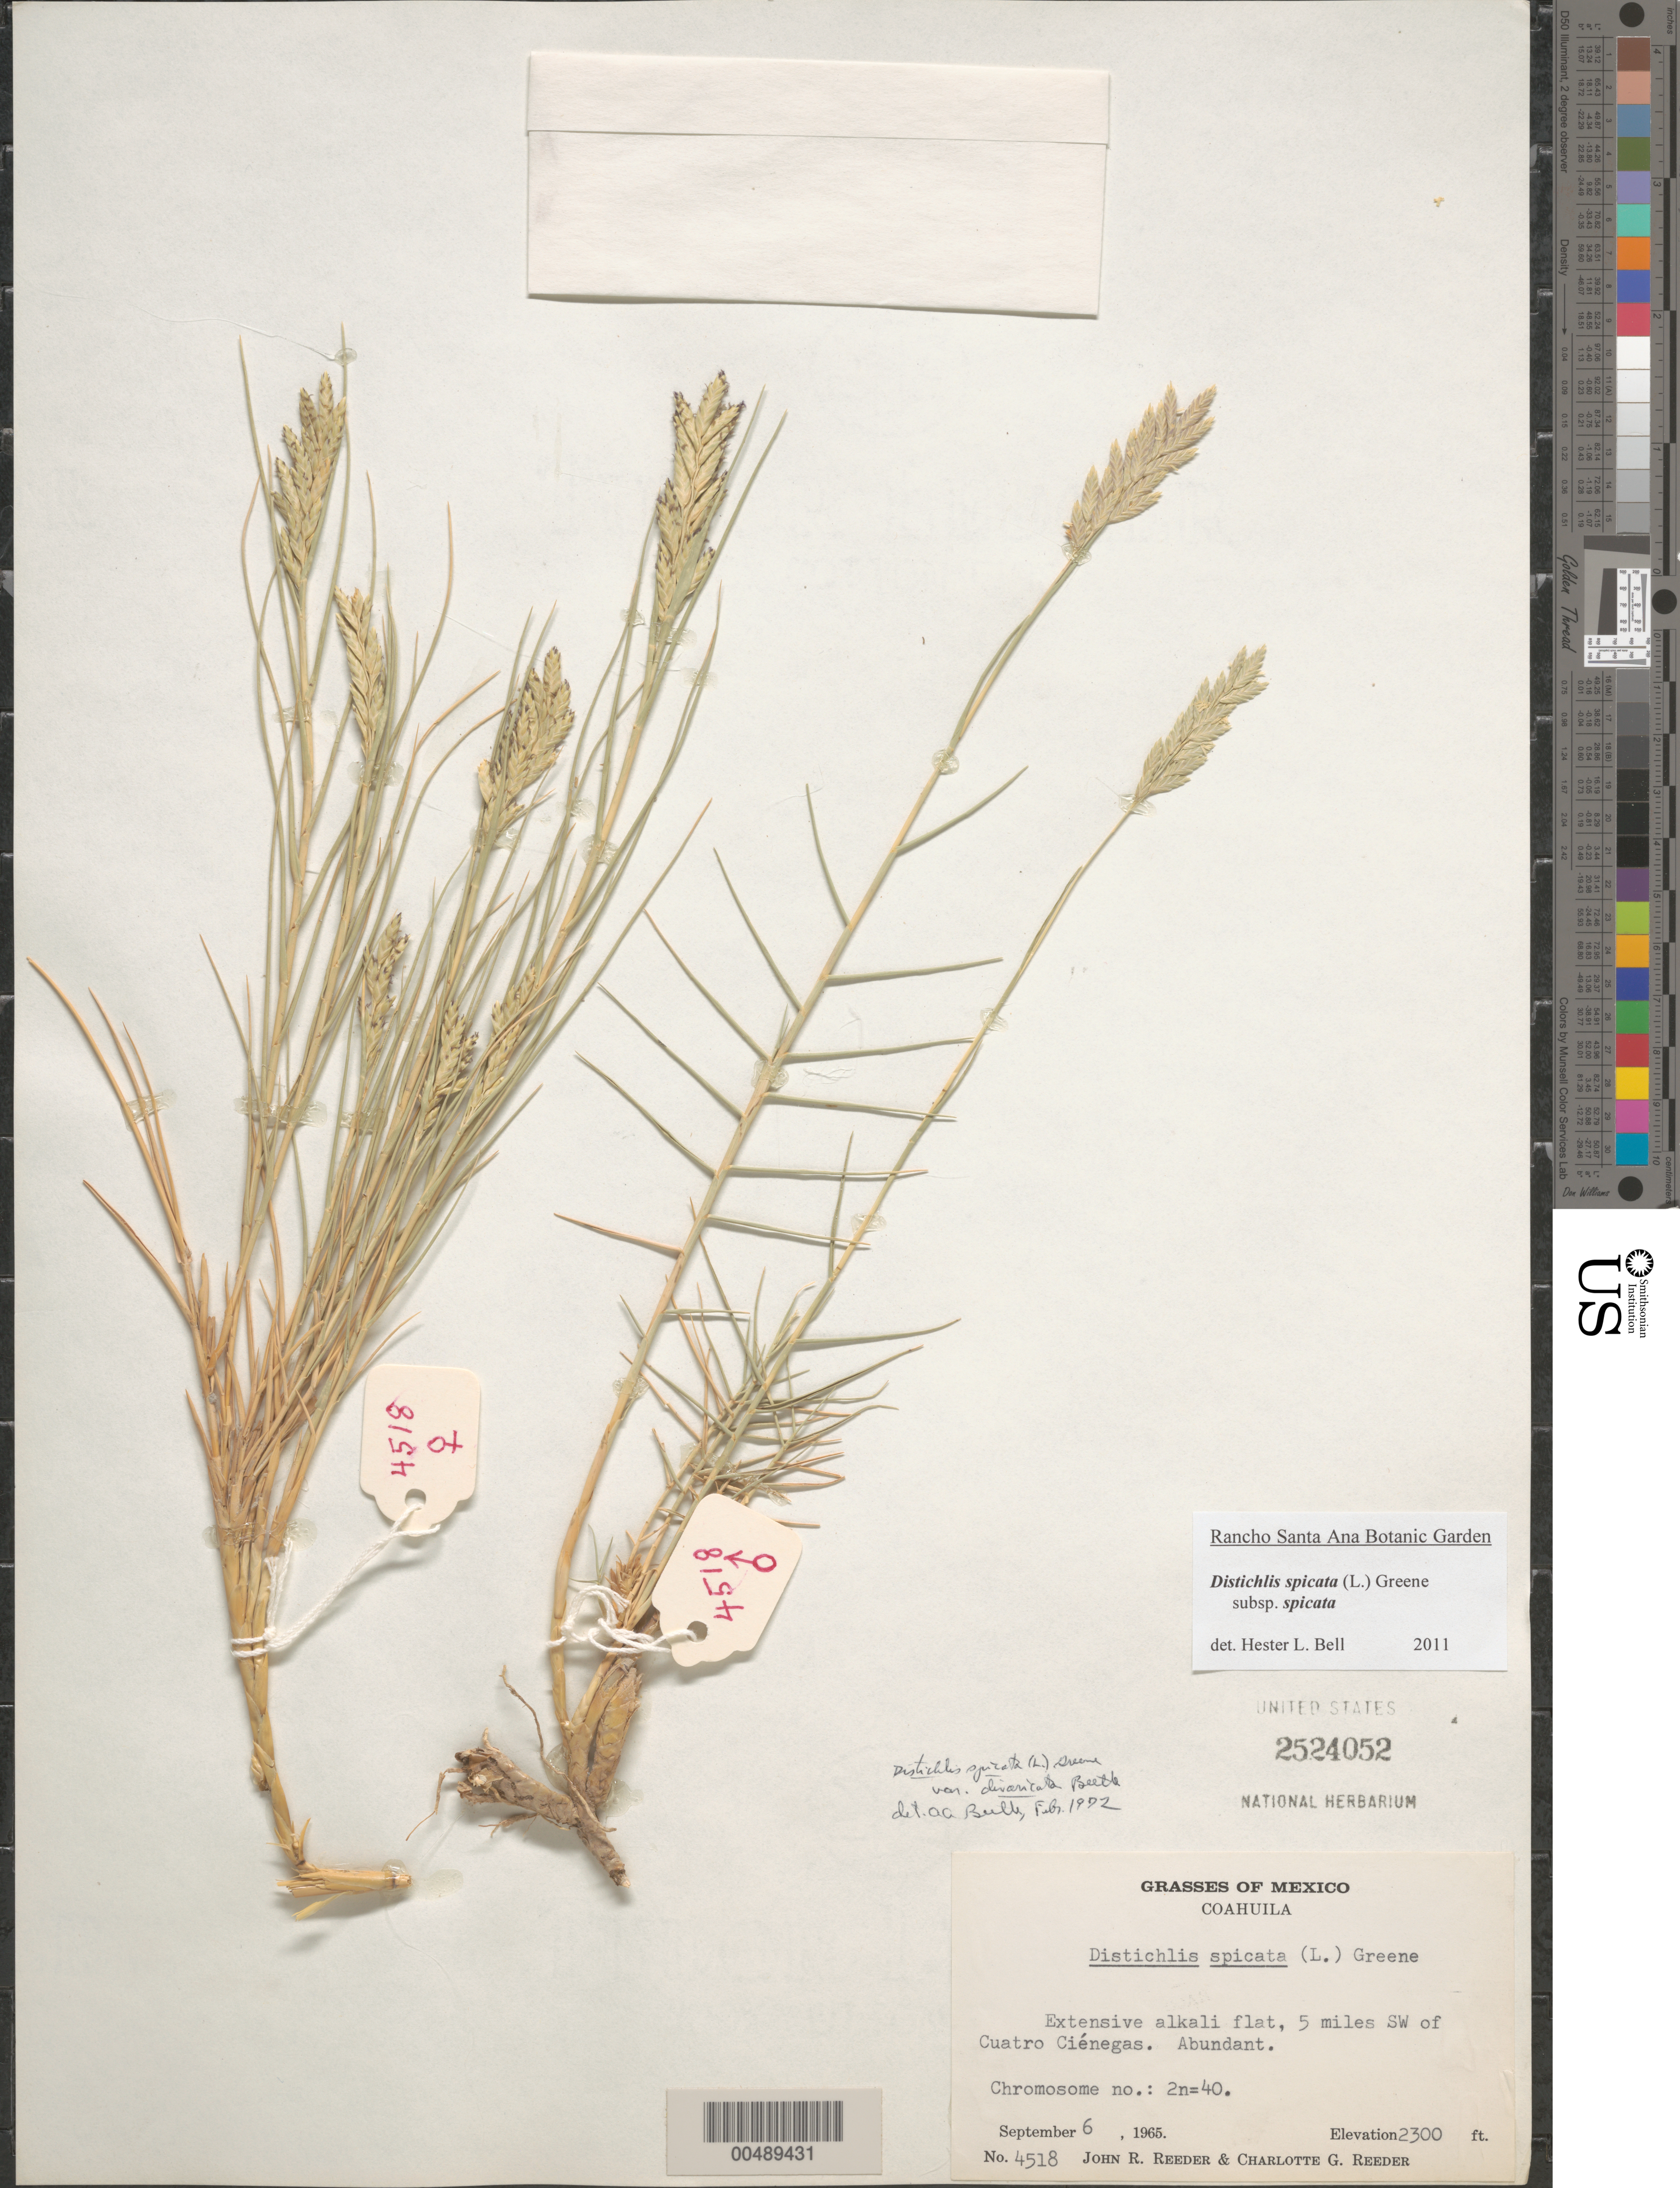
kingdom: Plantae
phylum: Tracheophyta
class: Liliopsida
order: Poales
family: Poaceae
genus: Distichlis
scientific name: Distichlis spicata subsp. spicata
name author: (L.) Greene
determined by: Bell, H. L.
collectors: J. R. Reeder & C. G. Reeder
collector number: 4518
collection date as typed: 6 Sep 1965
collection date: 1965-09-06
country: Mexico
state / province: Coahuila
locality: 5 mi SW of Cuatro Ciénegas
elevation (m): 701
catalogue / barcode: US 2524052